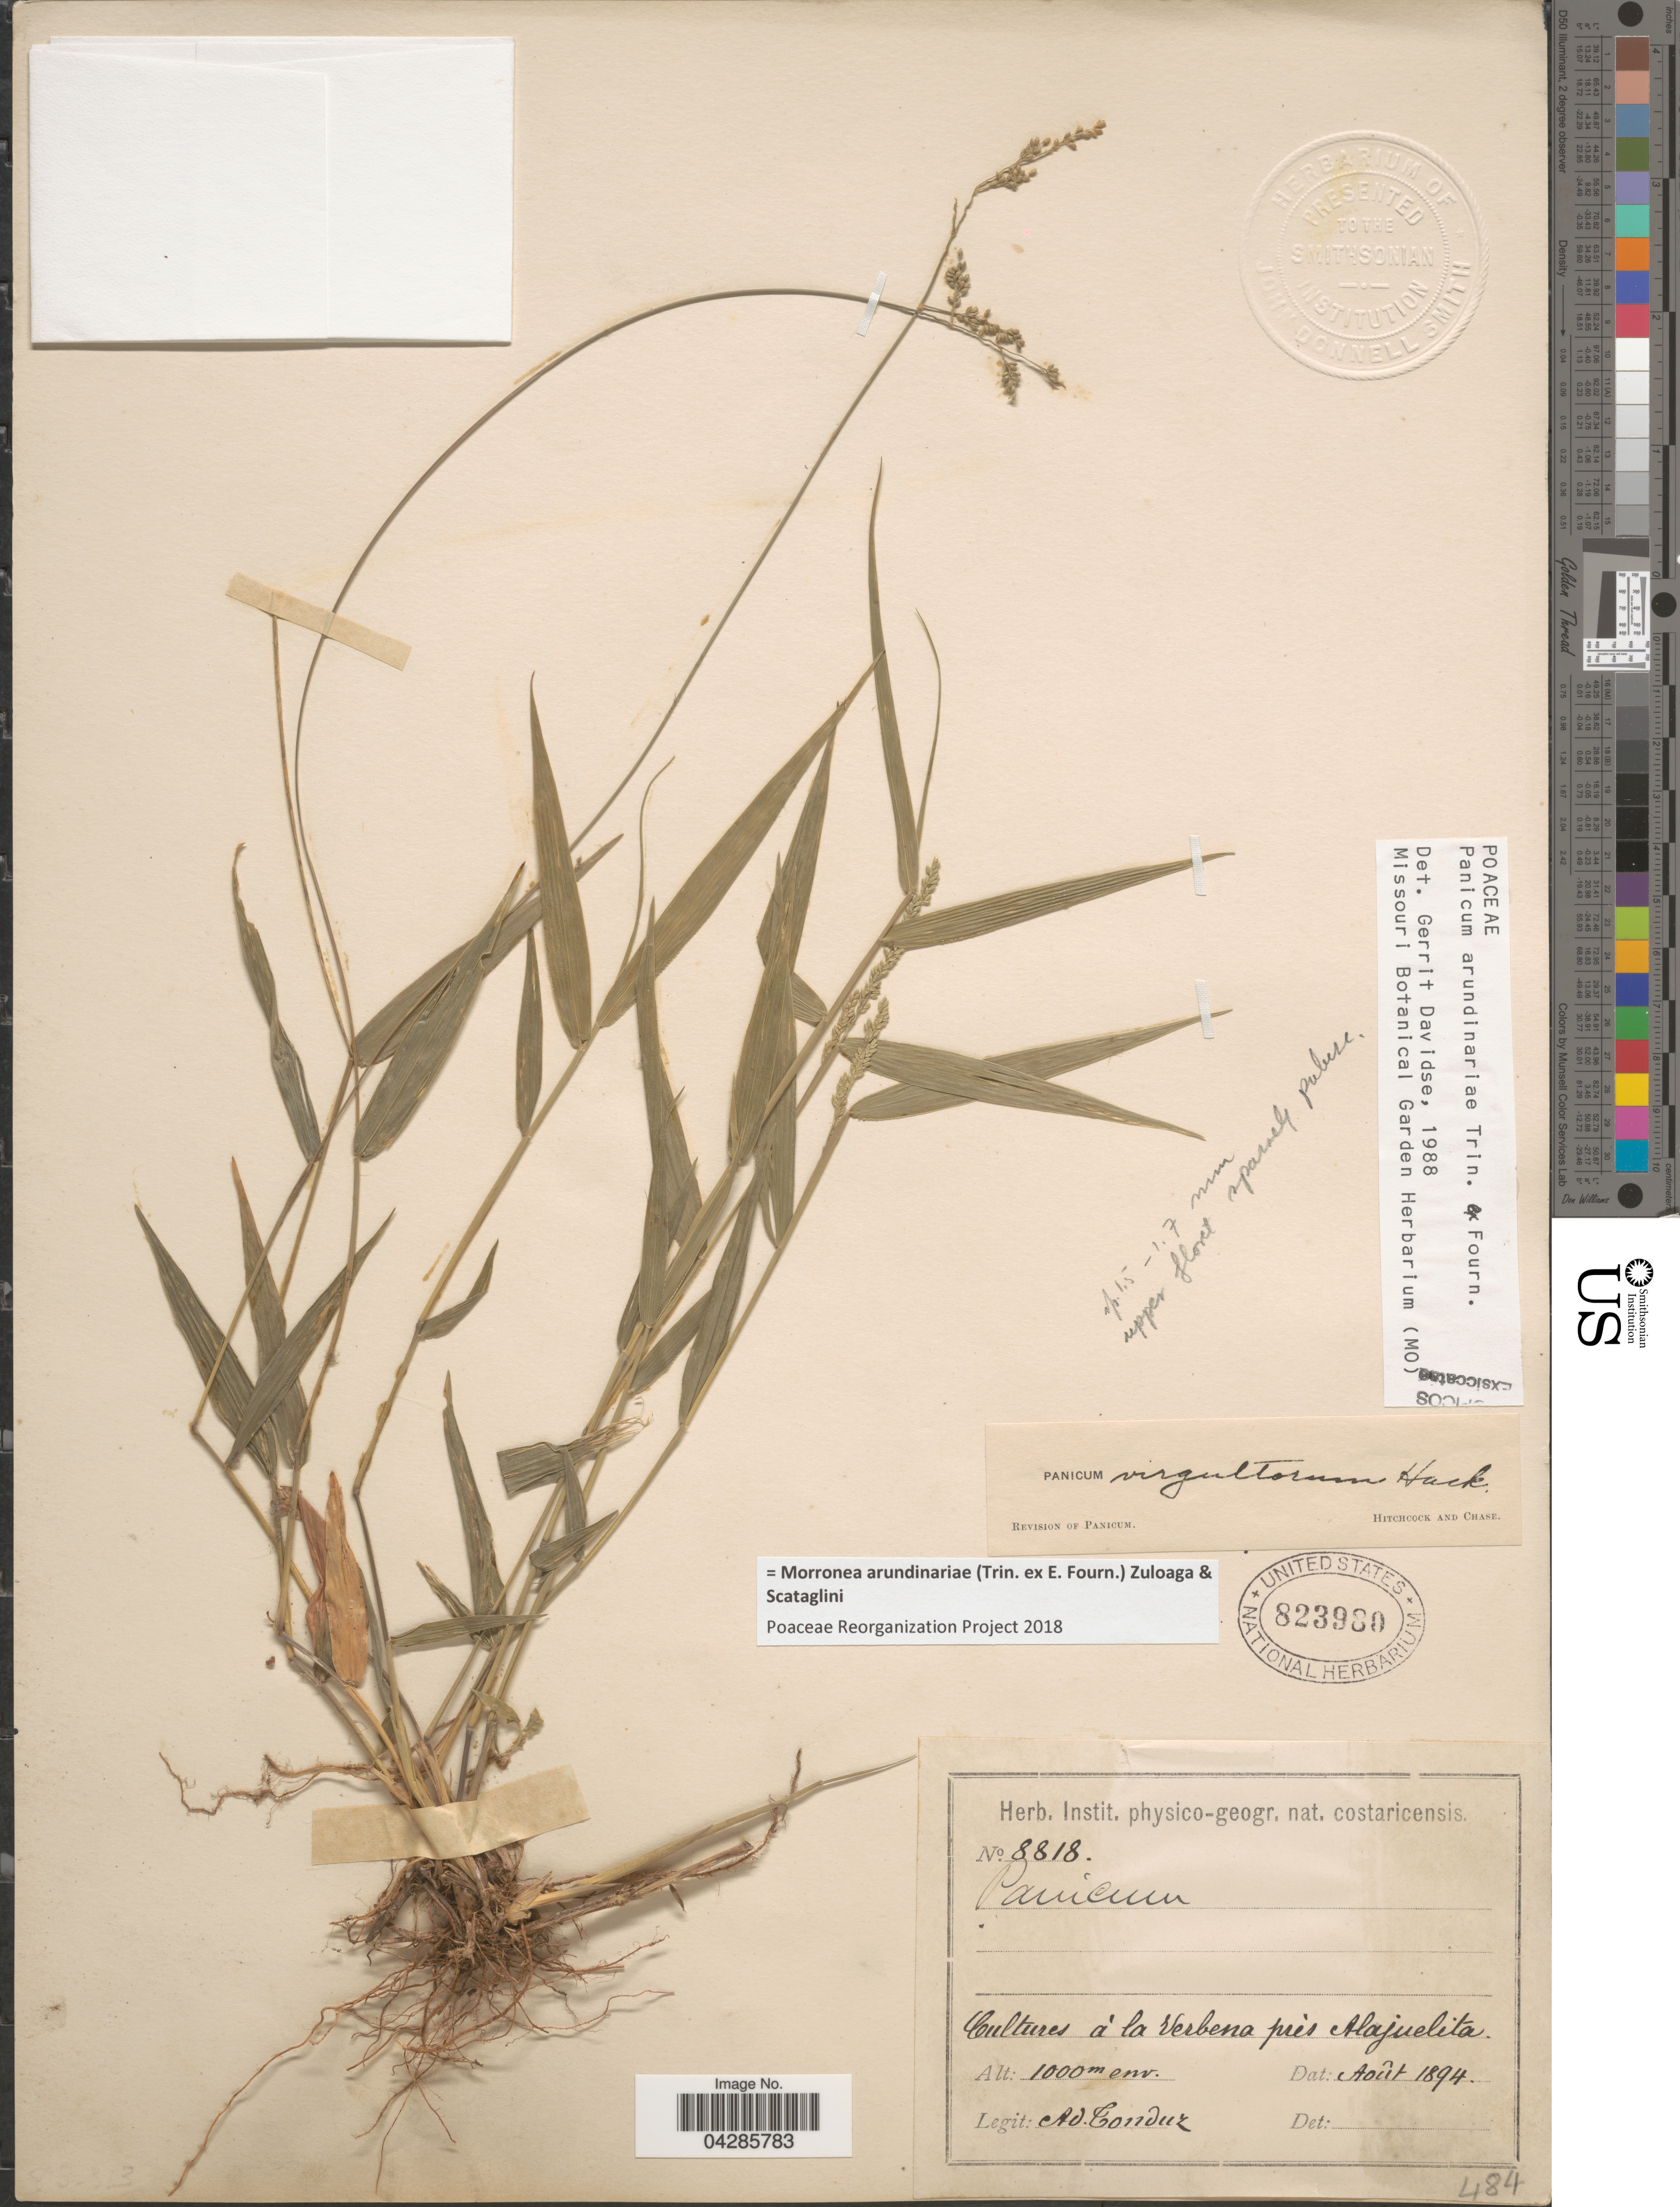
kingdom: Plantae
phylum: Tracheophyta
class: Liliopsida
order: Poales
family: Poaceae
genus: Morronea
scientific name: Morronea arundinariae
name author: (Trin. ex E. Fourn.) Zuloaga & Scataglini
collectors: A. Tonduz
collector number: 8818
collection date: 1894-08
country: Costa Rica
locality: Costaricensis. Cultures à La Verbena près Alajuelita.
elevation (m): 1000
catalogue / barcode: US 823980